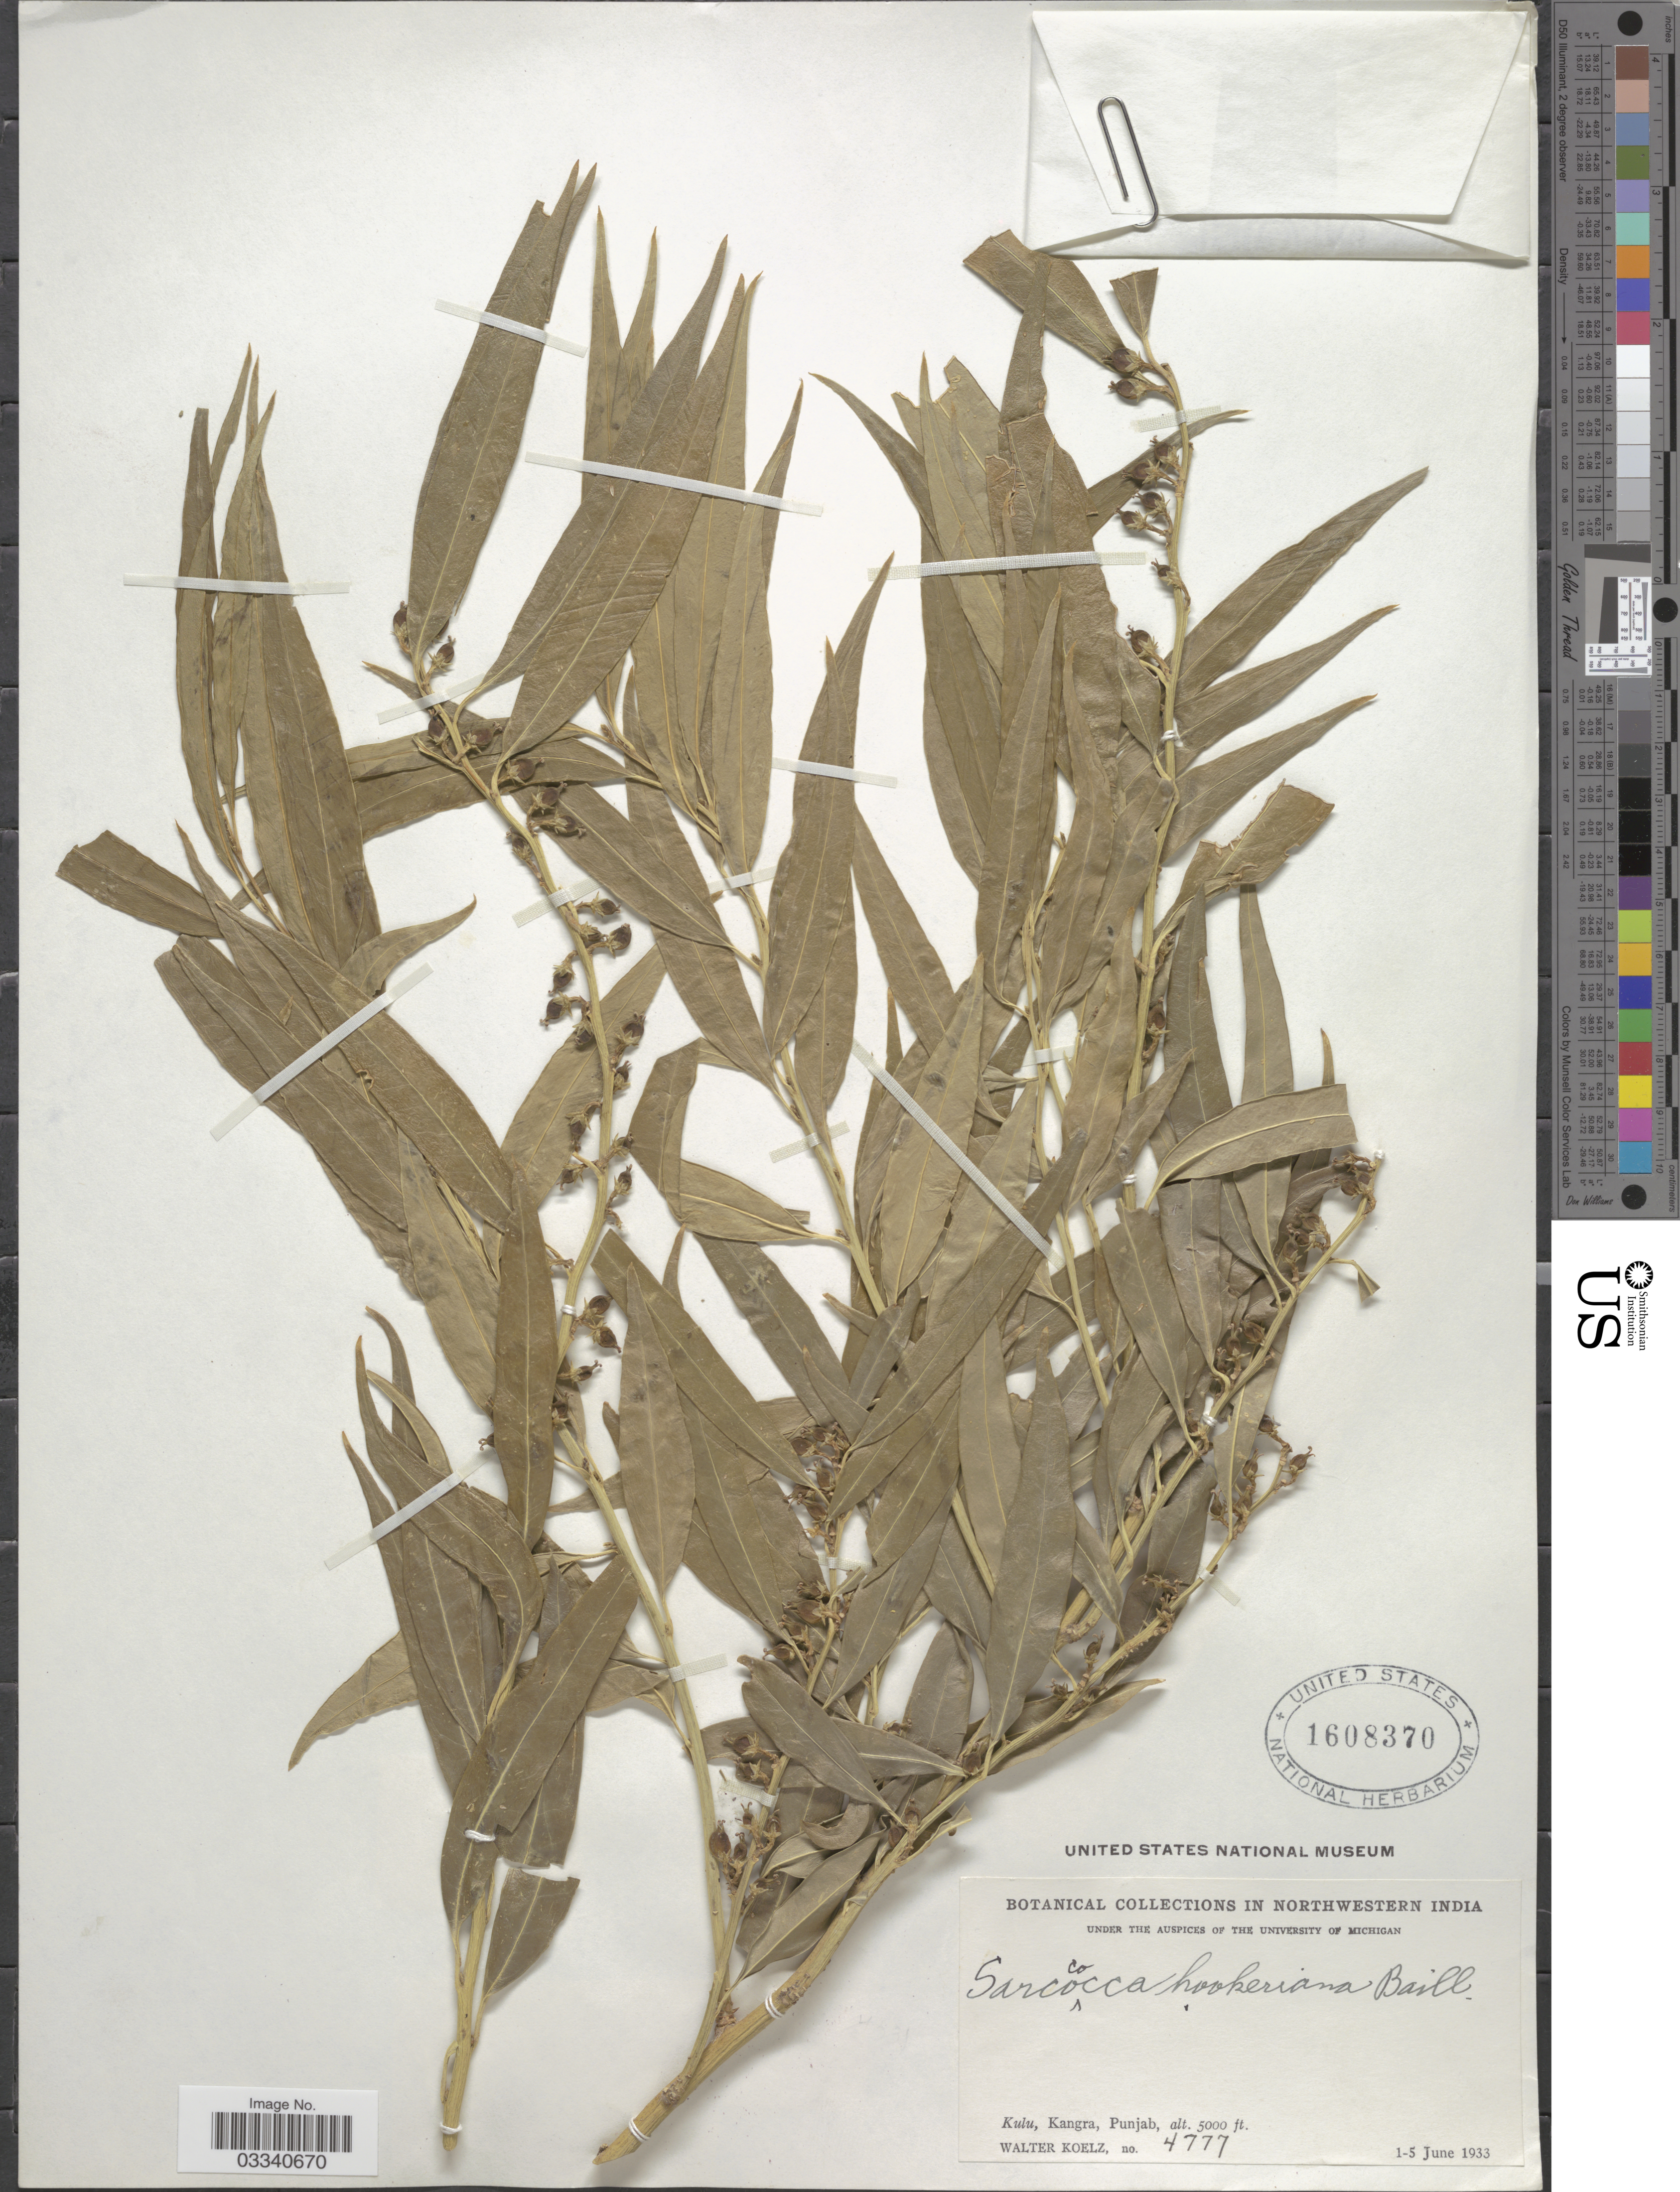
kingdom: Plantae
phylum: Tracheophyta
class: Magnoliopsida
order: Buxales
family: Buxaceae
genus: Sarcococca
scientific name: Sarcococca hookeriana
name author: Baill.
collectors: W. N. Koelz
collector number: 4777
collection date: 1933-06-01/1933-06-05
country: India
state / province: Himachal Pradesh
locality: Northwestern India. Kulu, Kangra.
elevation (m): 1524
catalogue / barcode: US 1608370